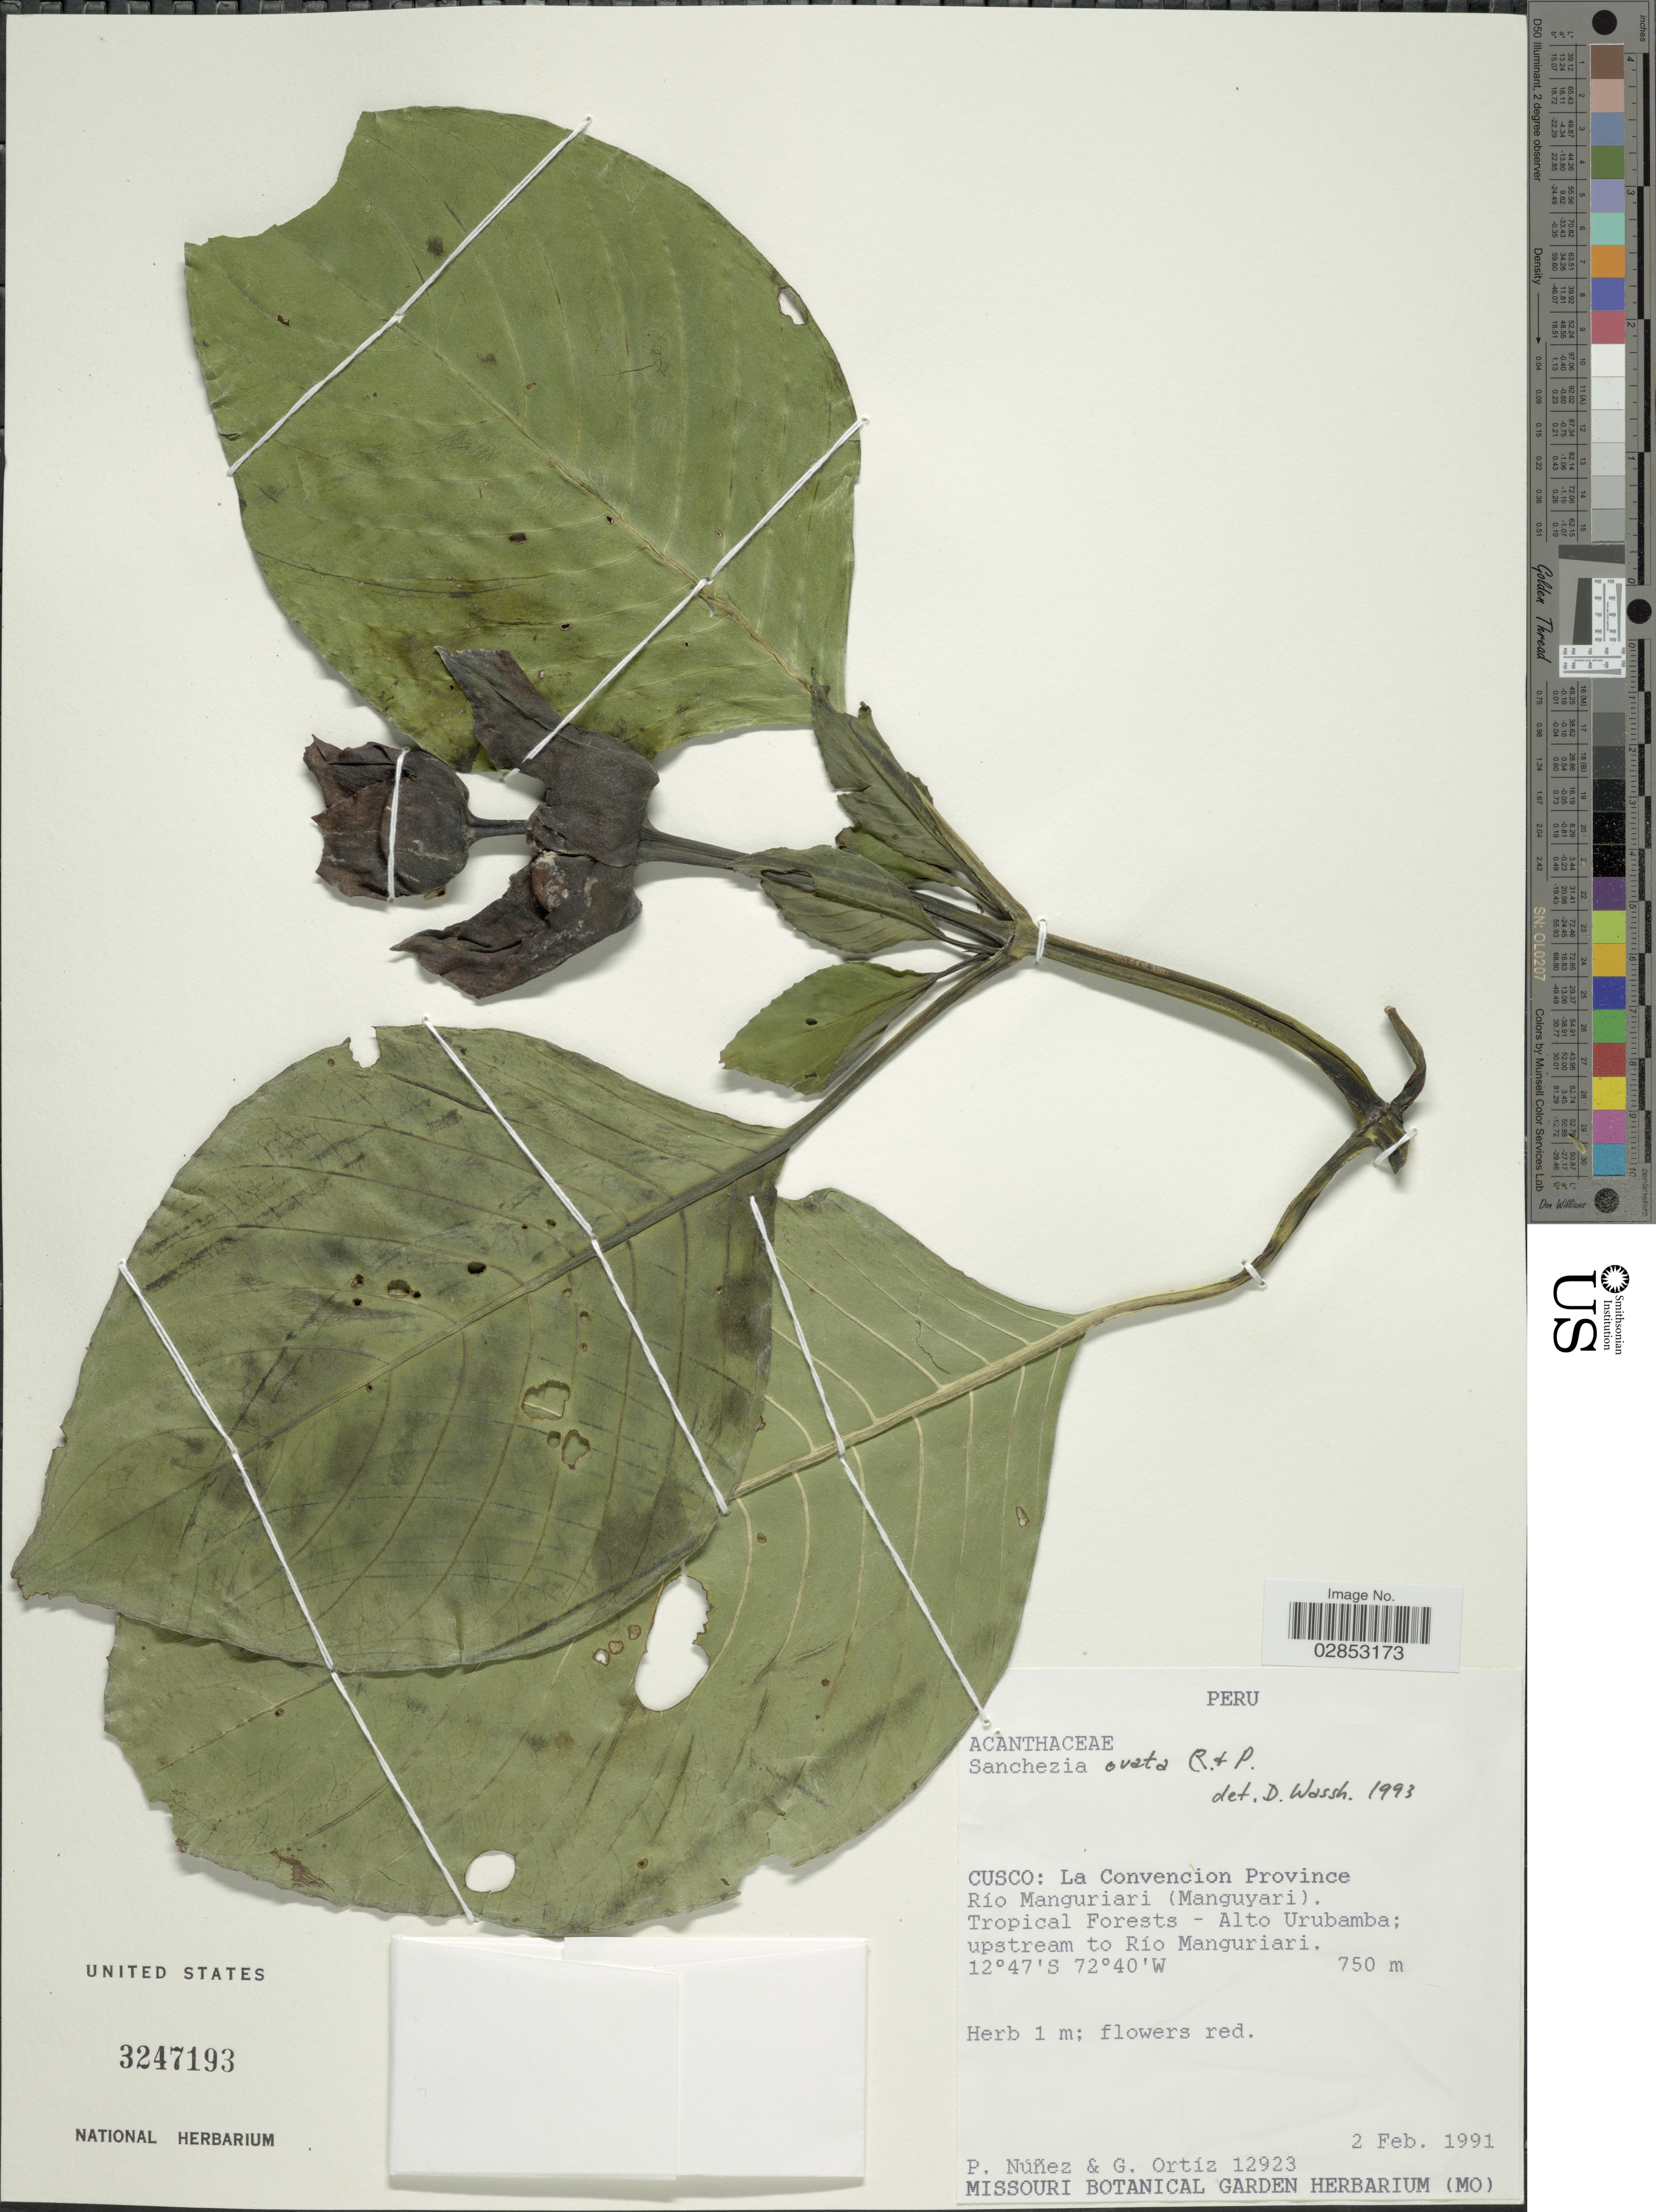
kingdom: Plantae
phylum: Tracheophyta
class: Magnoliopsida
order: Lamiales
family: Acanthaceae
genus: Sanchezia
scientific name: Sanchezia ovata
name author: Ruiz & Pav.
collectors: P. Nuñez V. & G. Ortíz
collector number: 12923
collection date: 1991-02-02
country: Peru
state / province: Cusco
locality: La Convencion Province, Río Manguriari (Manguyari), Tropical Forests - Alto Urubamba: upstream to Río Manguriari.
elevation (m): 750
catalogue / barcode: US 3247193